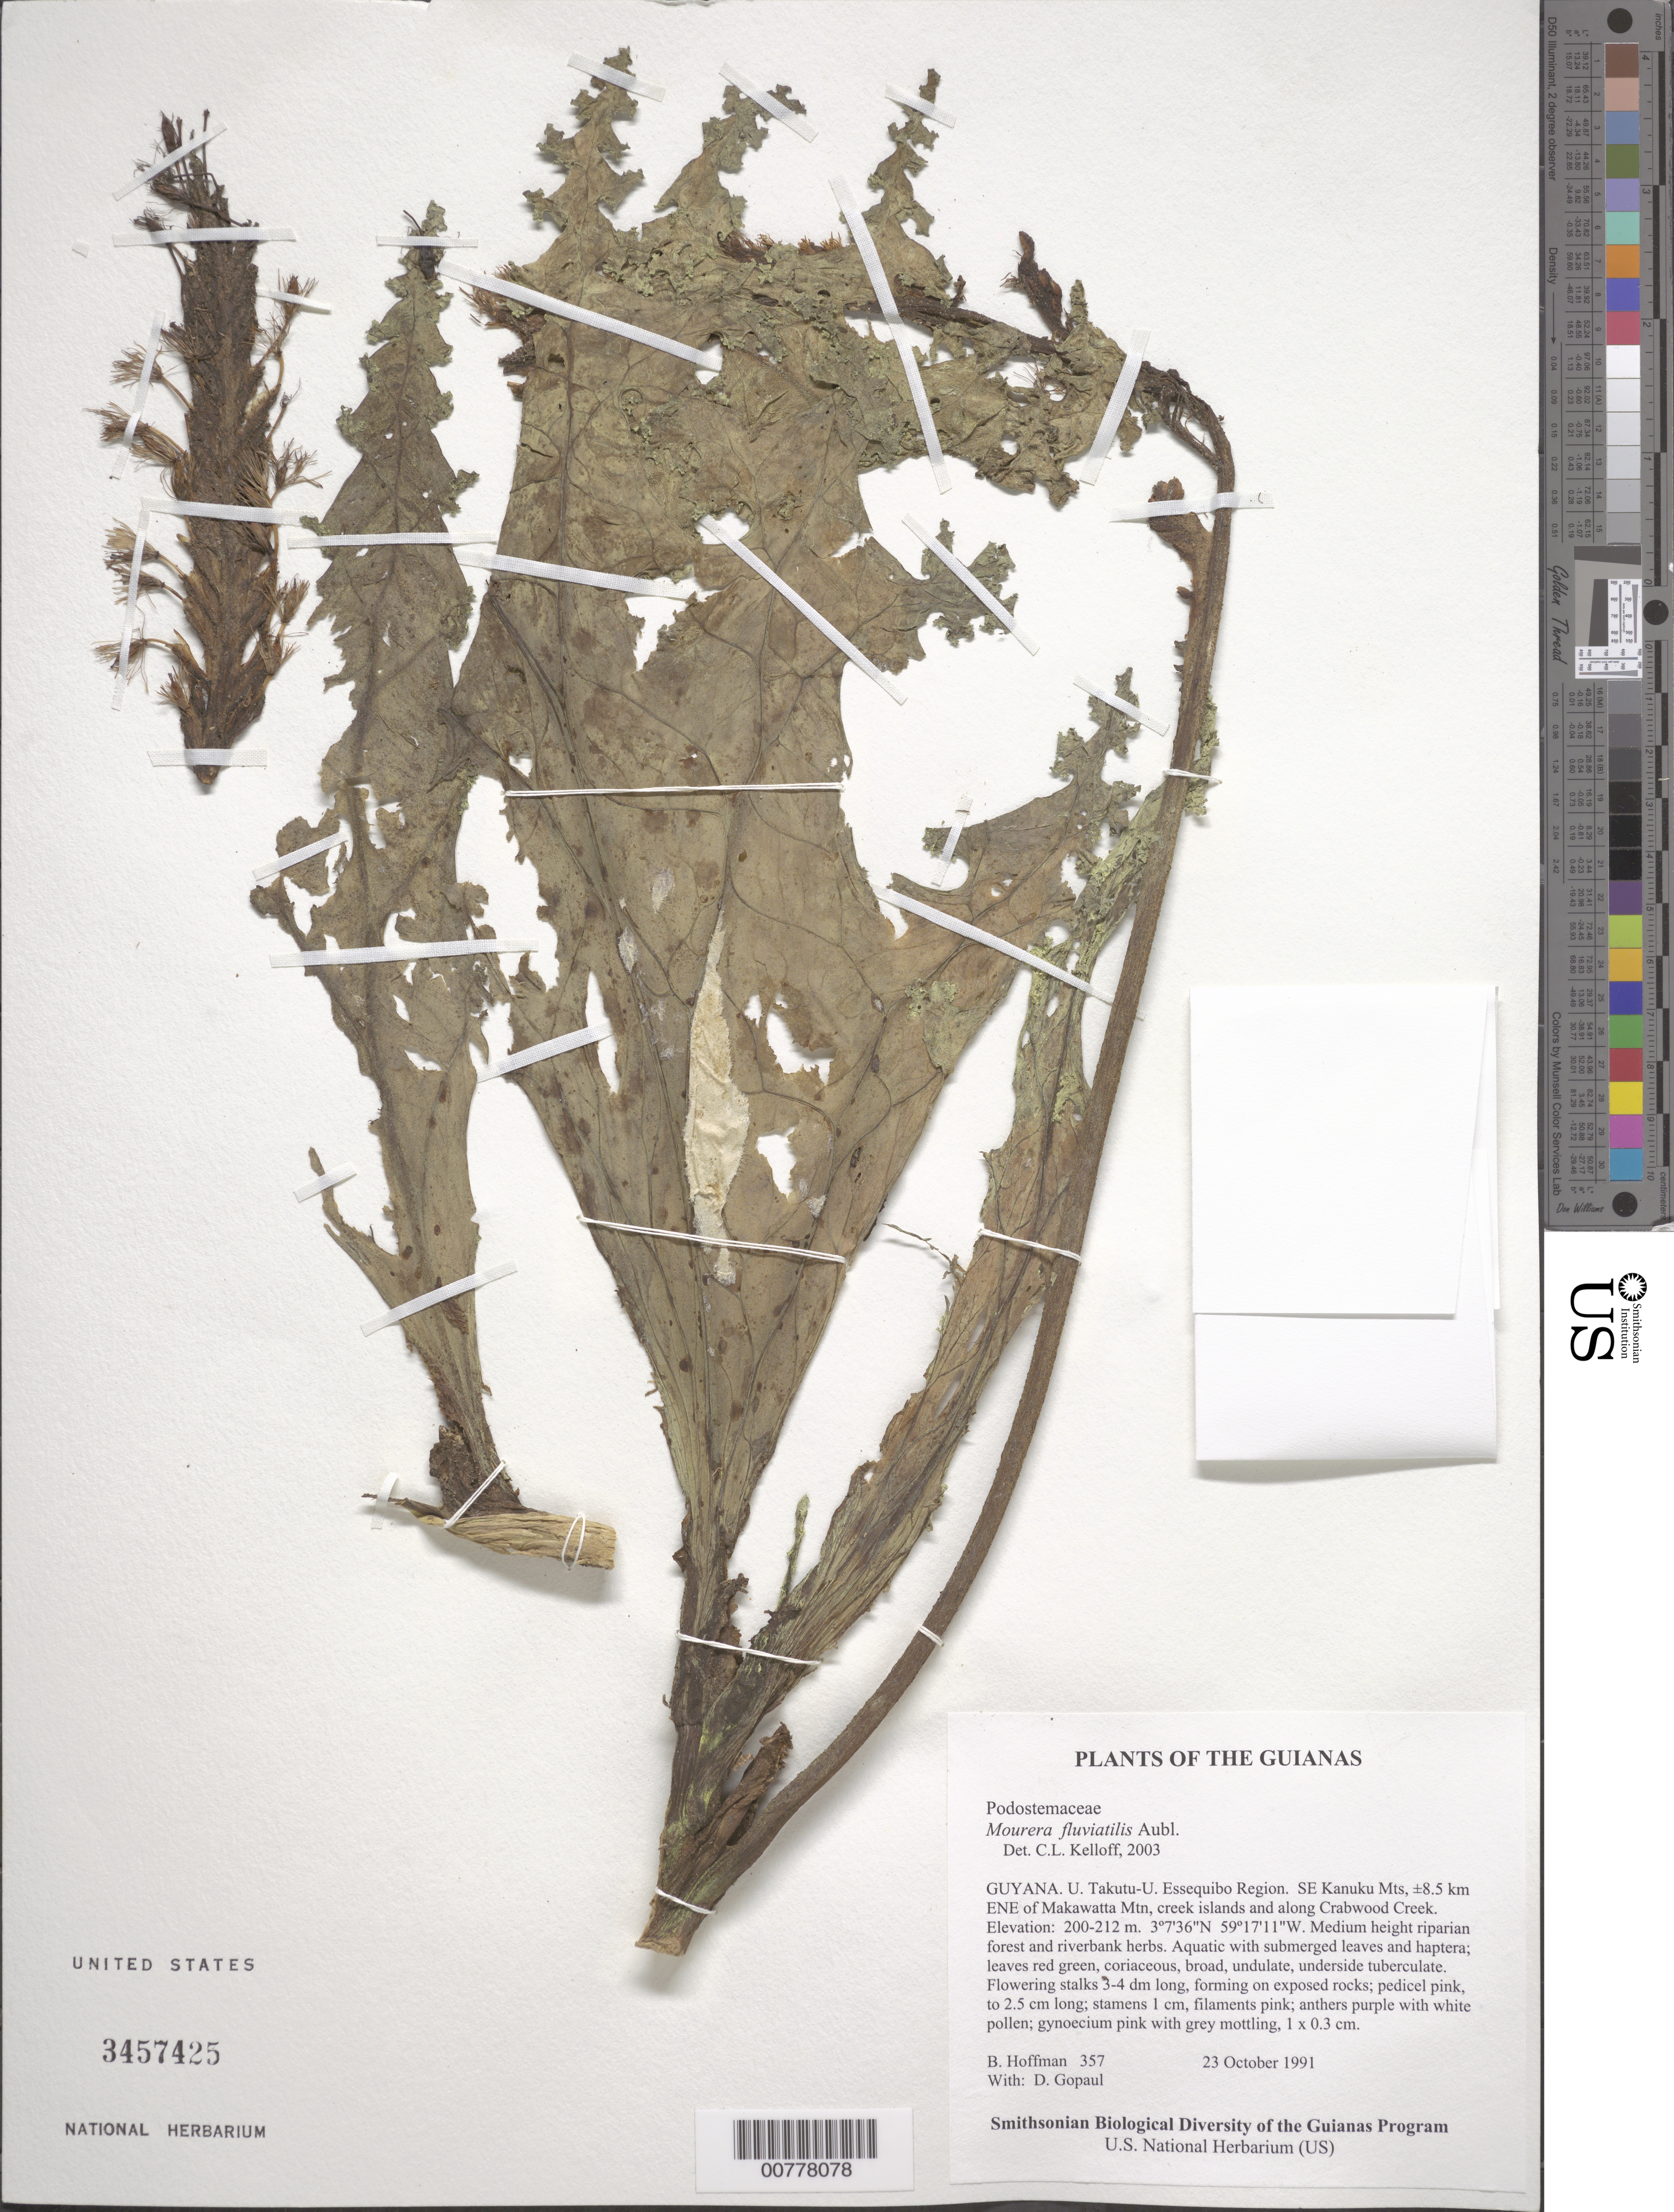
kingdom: Plantae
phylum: Tracheophyta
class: Magnoliopsida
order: Malpighiales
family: Podostemaceae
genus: Mourera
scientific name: Mourera fluviatilis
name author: Aubl.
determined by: Kelloff, Carol L., (US), Smithsonian Institution - National Museum of Natural History (UNITED STATES)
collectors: B. Hoffman & D. Gopaul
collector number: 357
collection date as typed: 23 October 1991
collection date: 1991-10-23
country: Guyana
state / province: U. Takutu-U. Essequibo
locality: SE Kanuku Mts, ±8.5 km ENE of Makawatta Mtn, creek islands and along Crabwood Creek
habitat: Medium height riparian forest and riverbank herbs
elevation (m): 200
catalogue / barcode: US 3457425